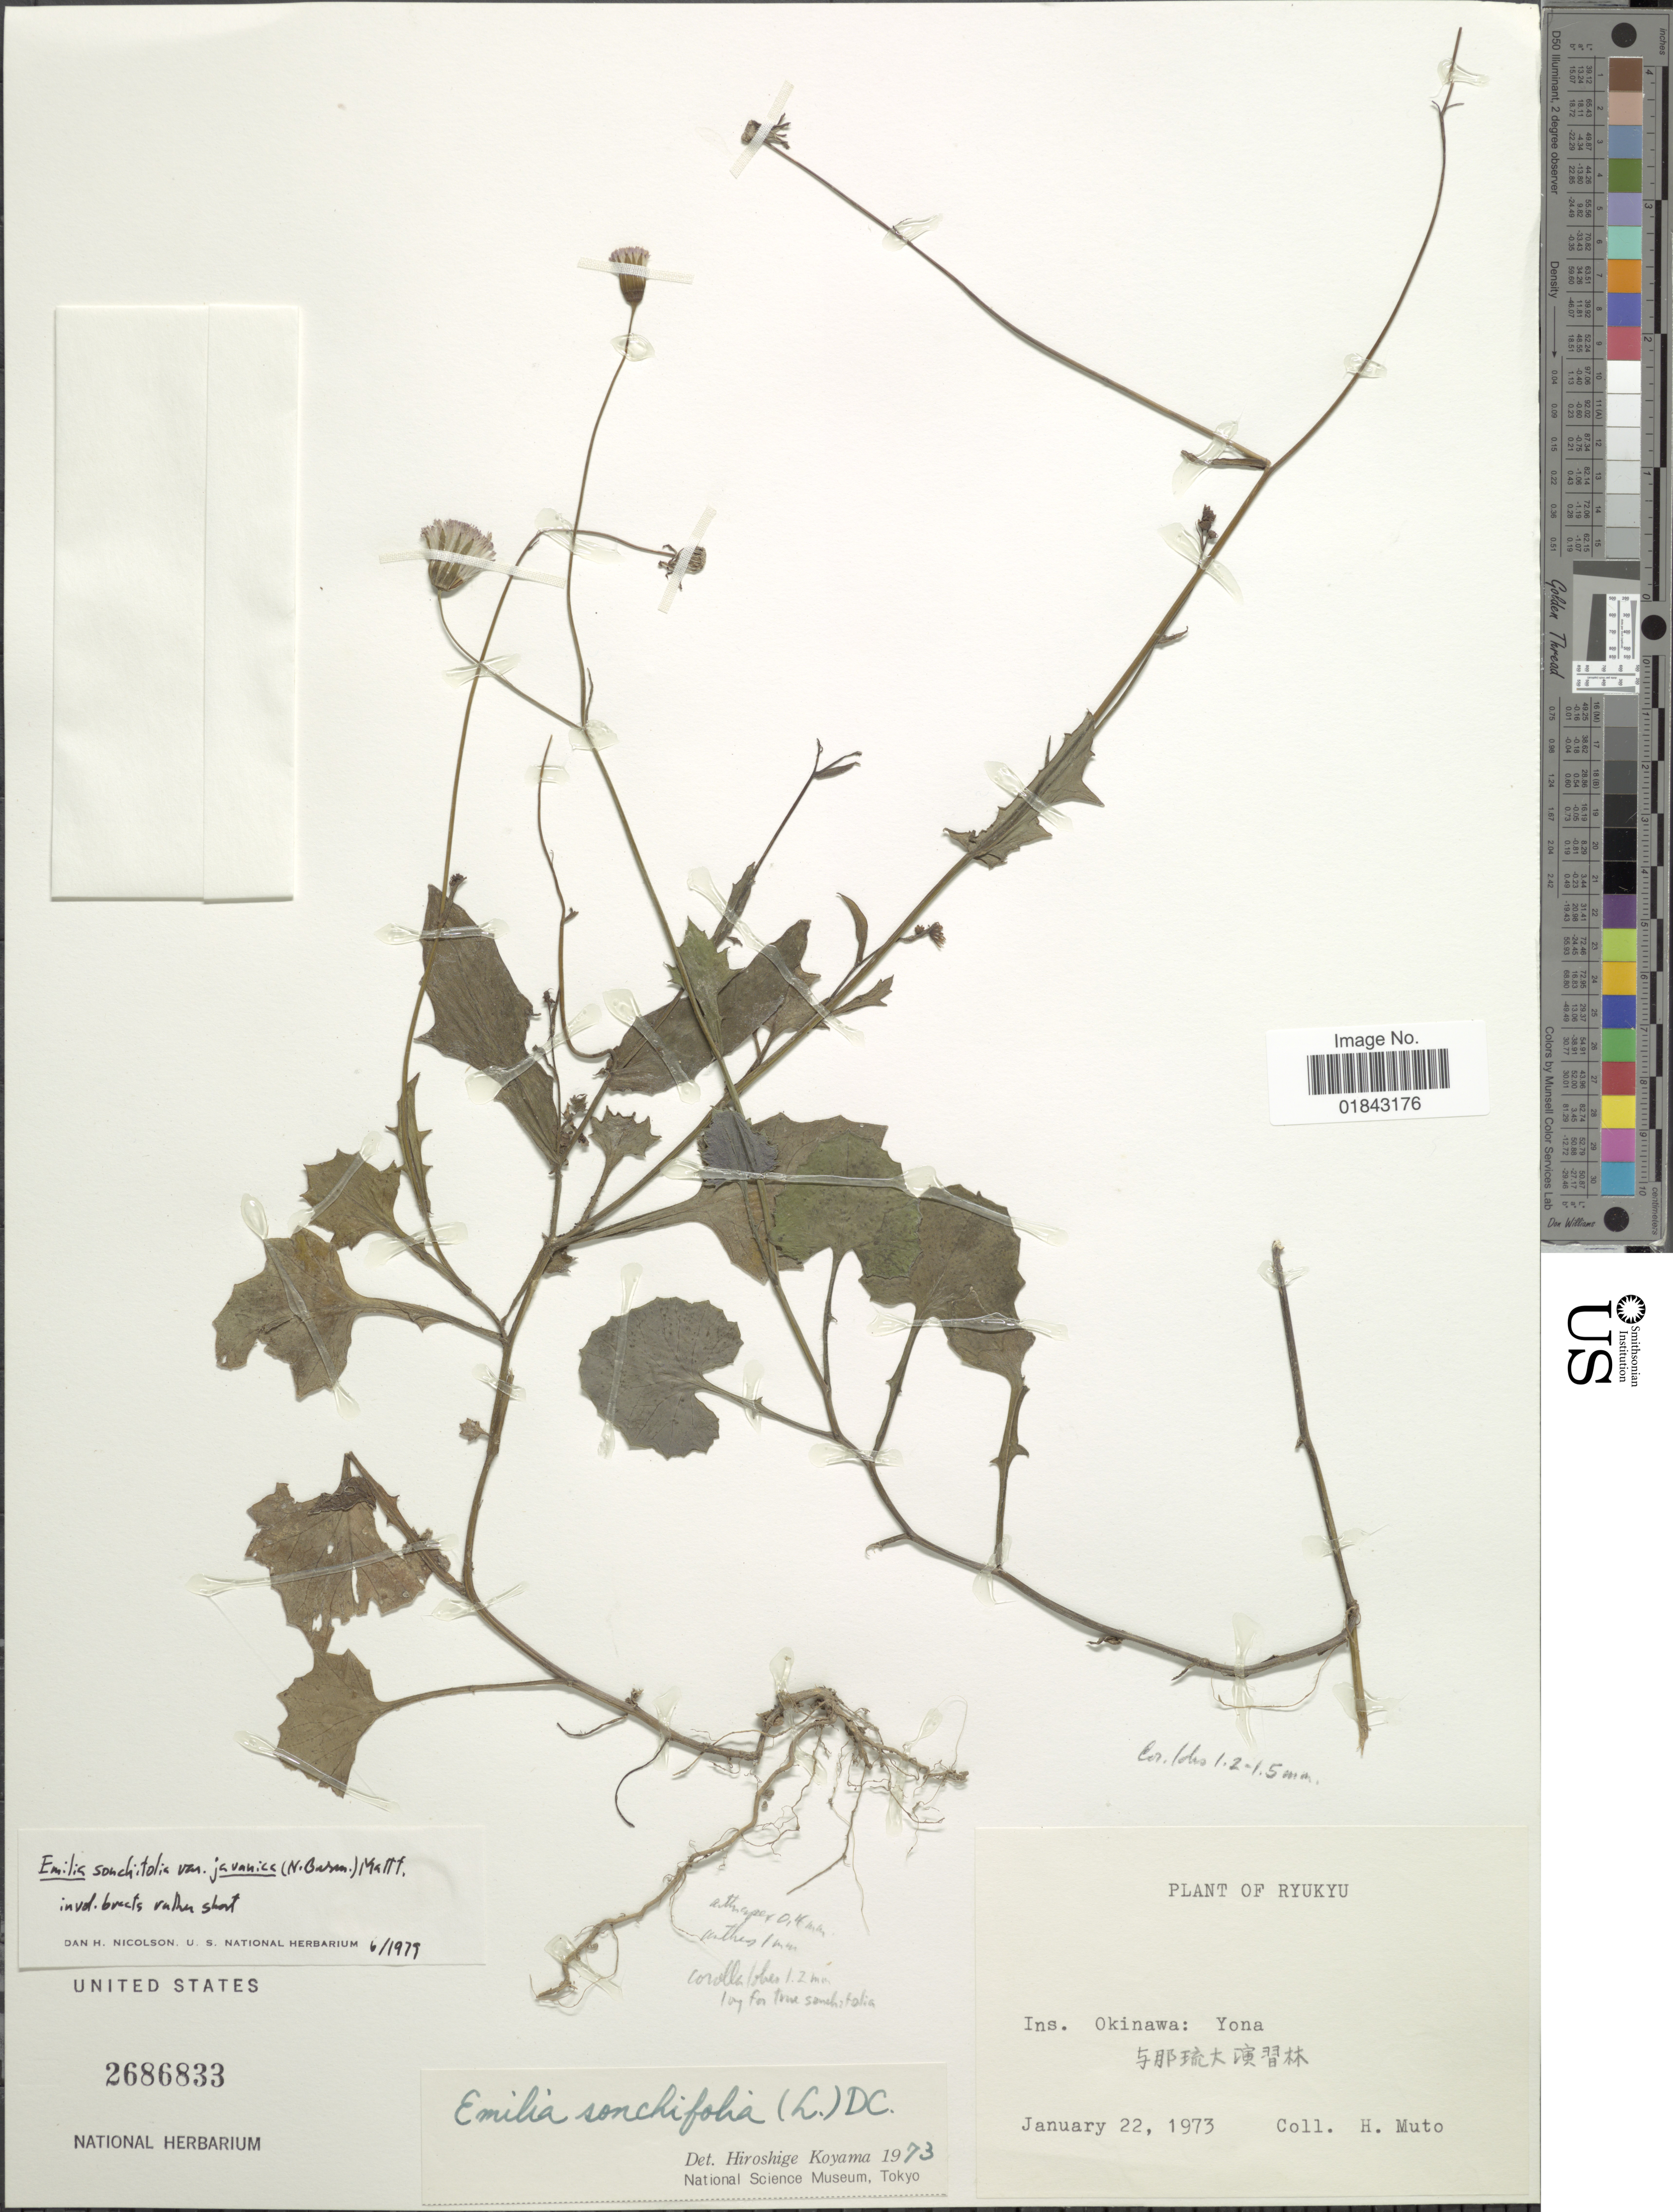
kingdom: Plantae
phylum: Tracheophyta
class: Magnoliopsida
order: Asterales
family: Asteraceae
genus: Emilia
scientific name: Emilia sonchifolia var. javanica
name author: (Burm. f.) Mattf.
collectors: H. Muto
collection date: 1973-01-22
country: Japan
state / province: Okinawa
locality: Yona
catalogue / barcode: US 268633